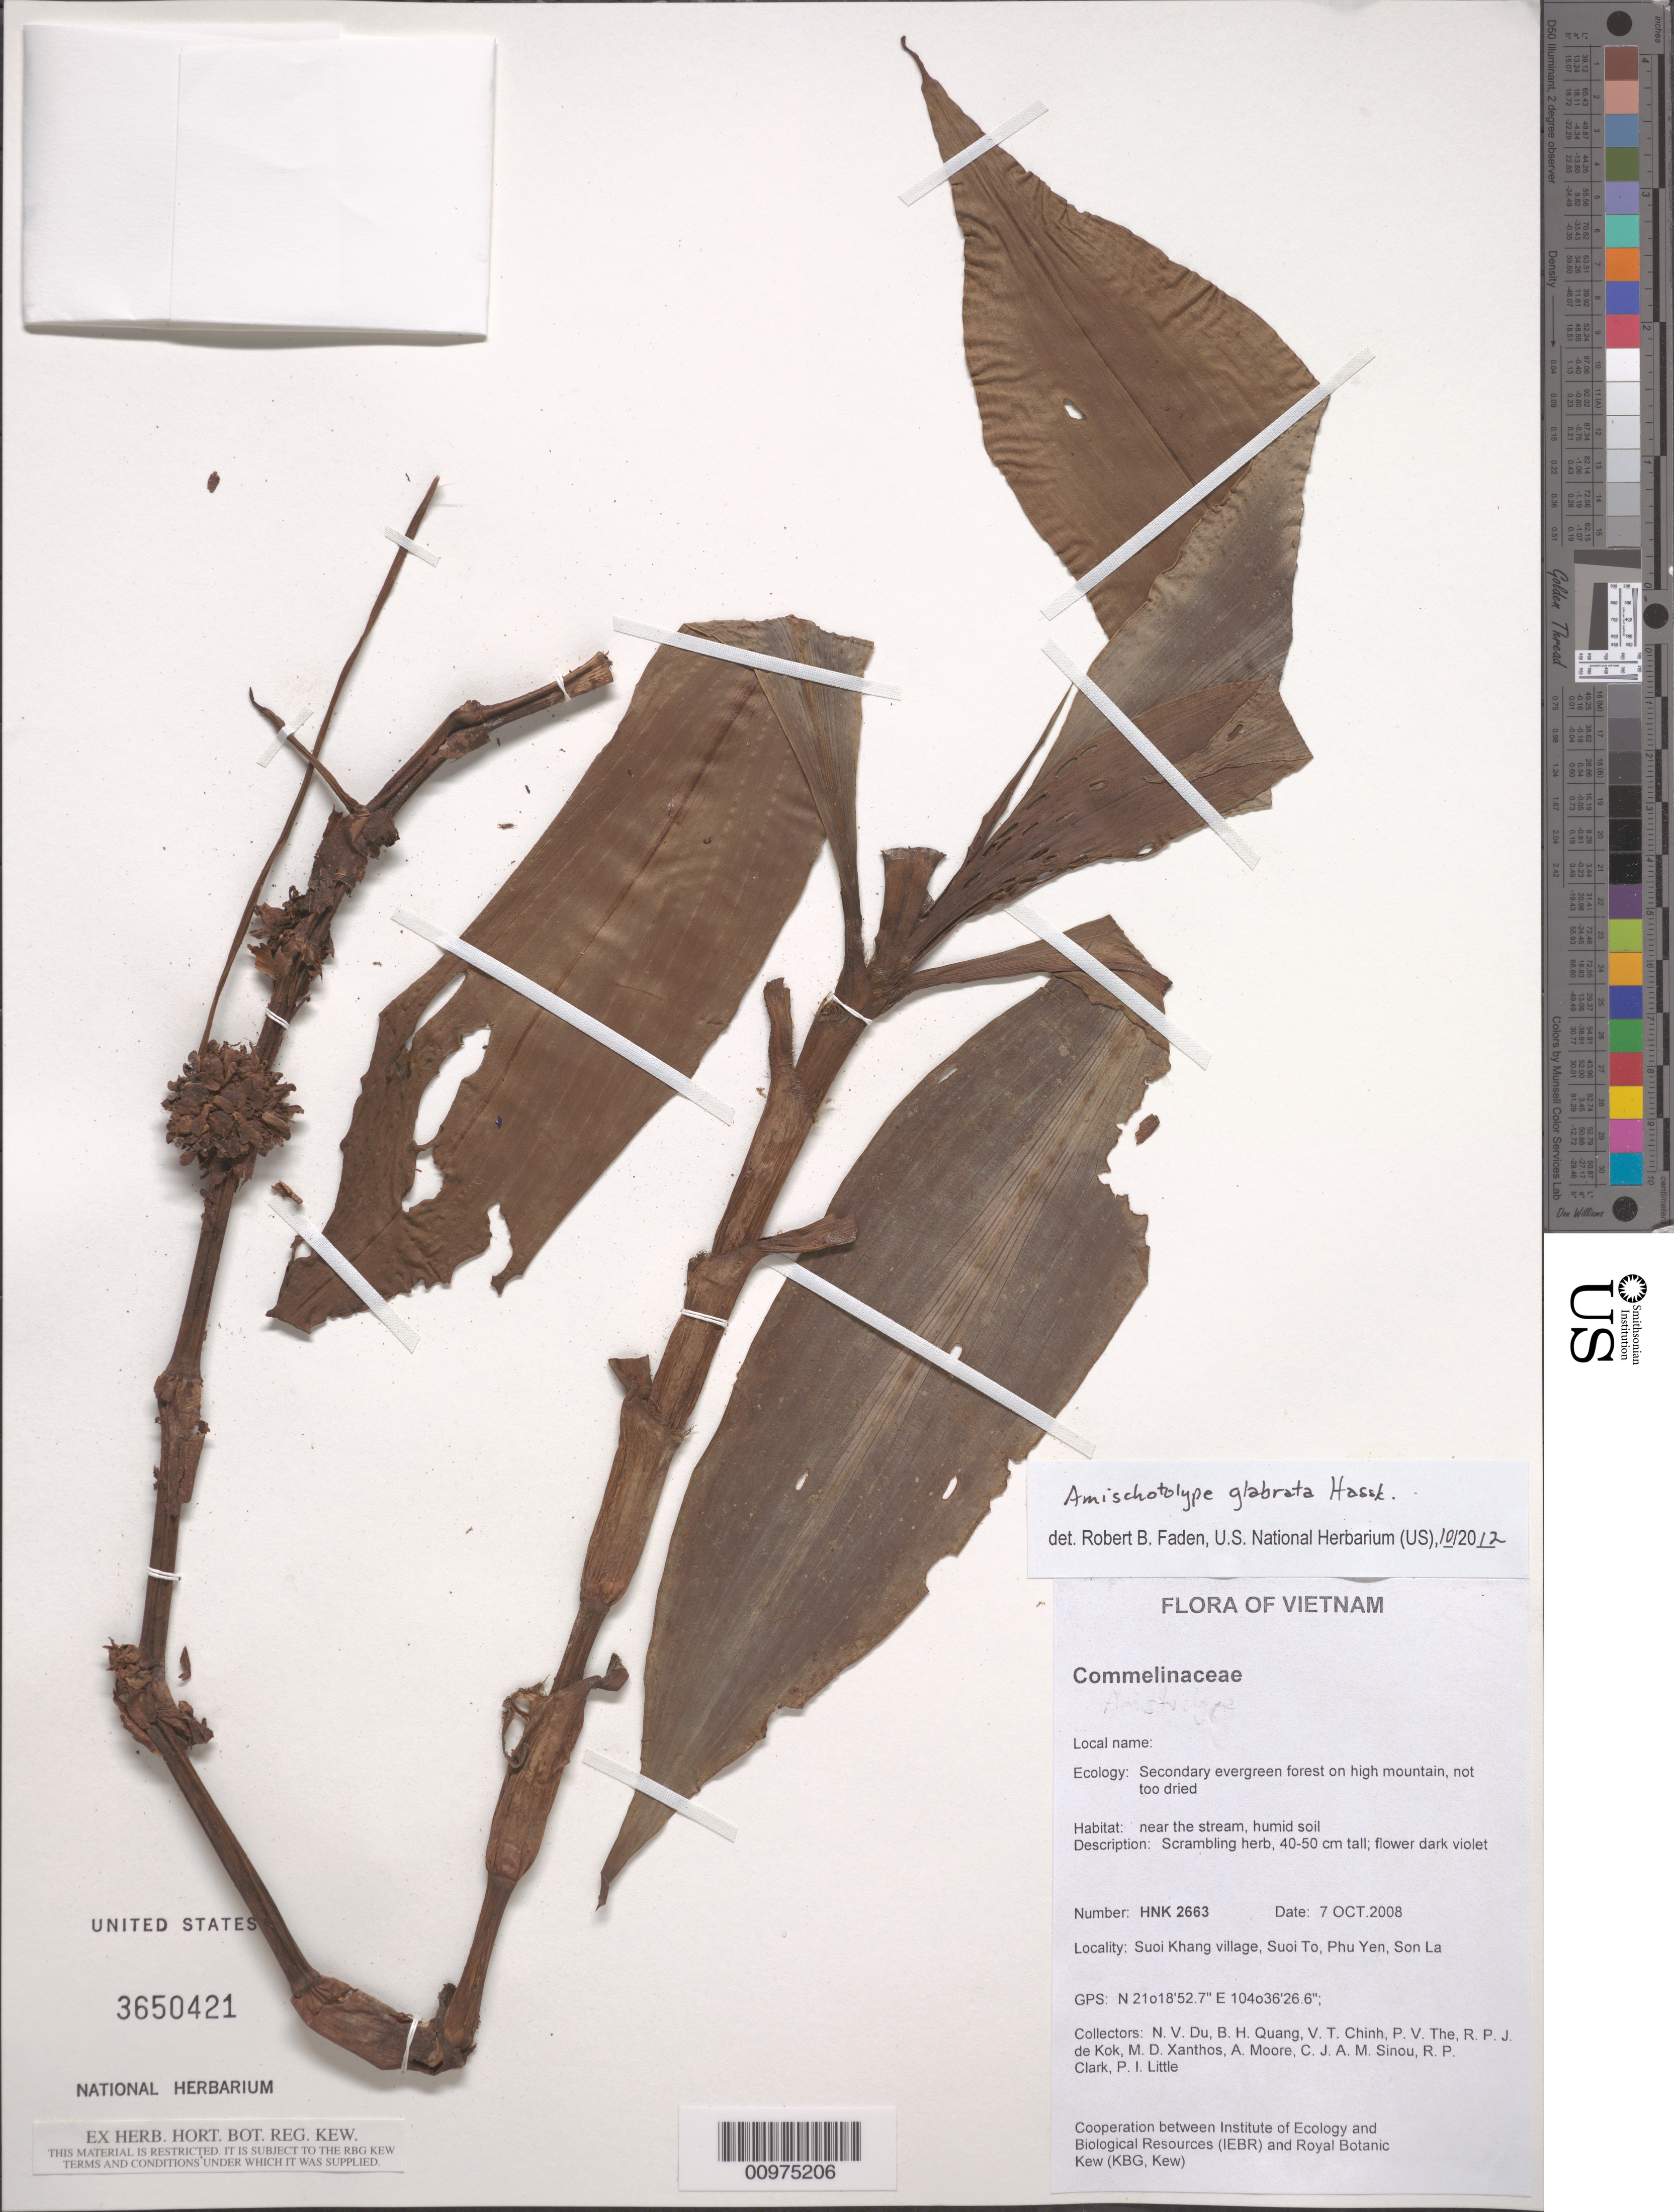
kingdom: Plantae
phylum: Tracheophyta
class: Liliopsida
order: Commelinales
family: Commelinaceae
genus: Amischotolype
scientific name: Amischotolype glabrata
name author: Hassk.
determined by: Faden, Robert B., (US), Smithsonian Institution - National Museum of Natural History (UNITED STATES)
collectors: N. Du et al.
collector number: HNK 2663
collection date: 2008-10-07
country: Vietnam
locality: Suoi Khang village, Suoi To, Phu Yen, Son La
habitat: Secondary evergreen forest on high mountain, not too dried. Near the stream, humid soil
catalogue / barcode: US 3650421